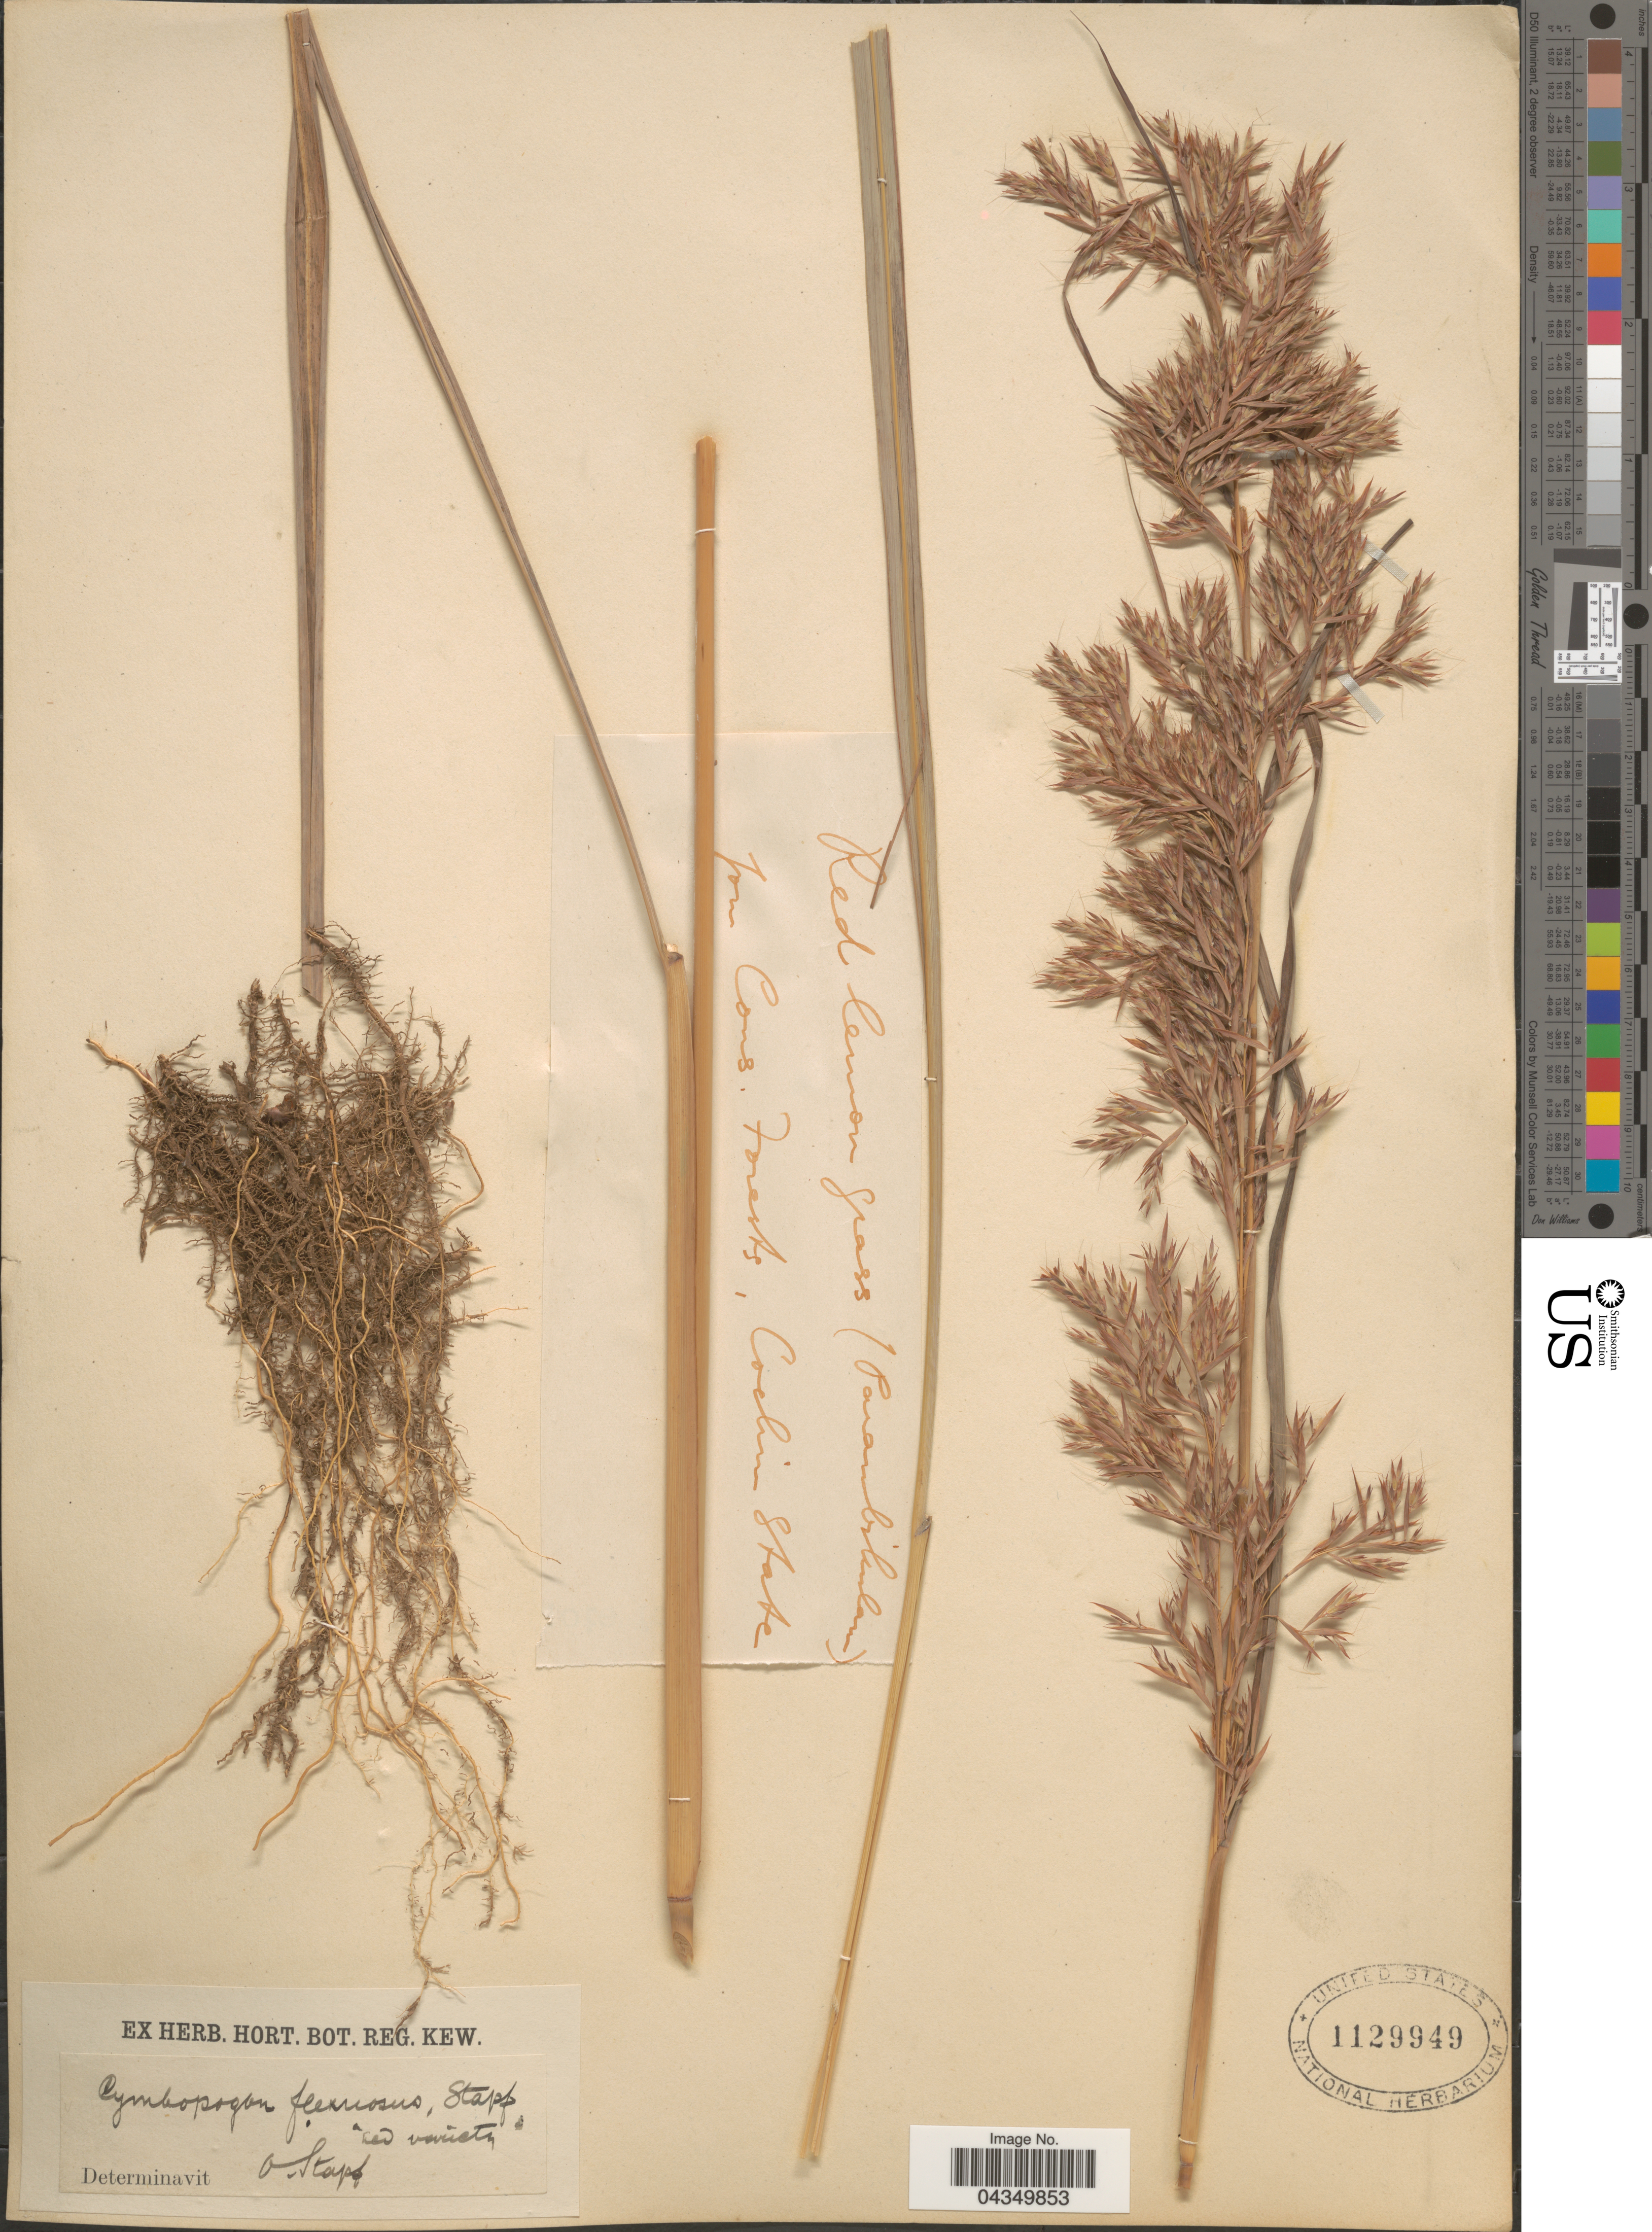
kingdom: Plantae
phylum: Tracheophyta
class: Liliopsida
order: Poales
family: Poaceae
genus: Cymbopogon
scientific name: Cymbopogon flexuosus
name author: (Nees ex Steud.) Will. Watson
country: India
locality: From Cons. Forests, Cochin State.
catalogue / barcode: US 1129949